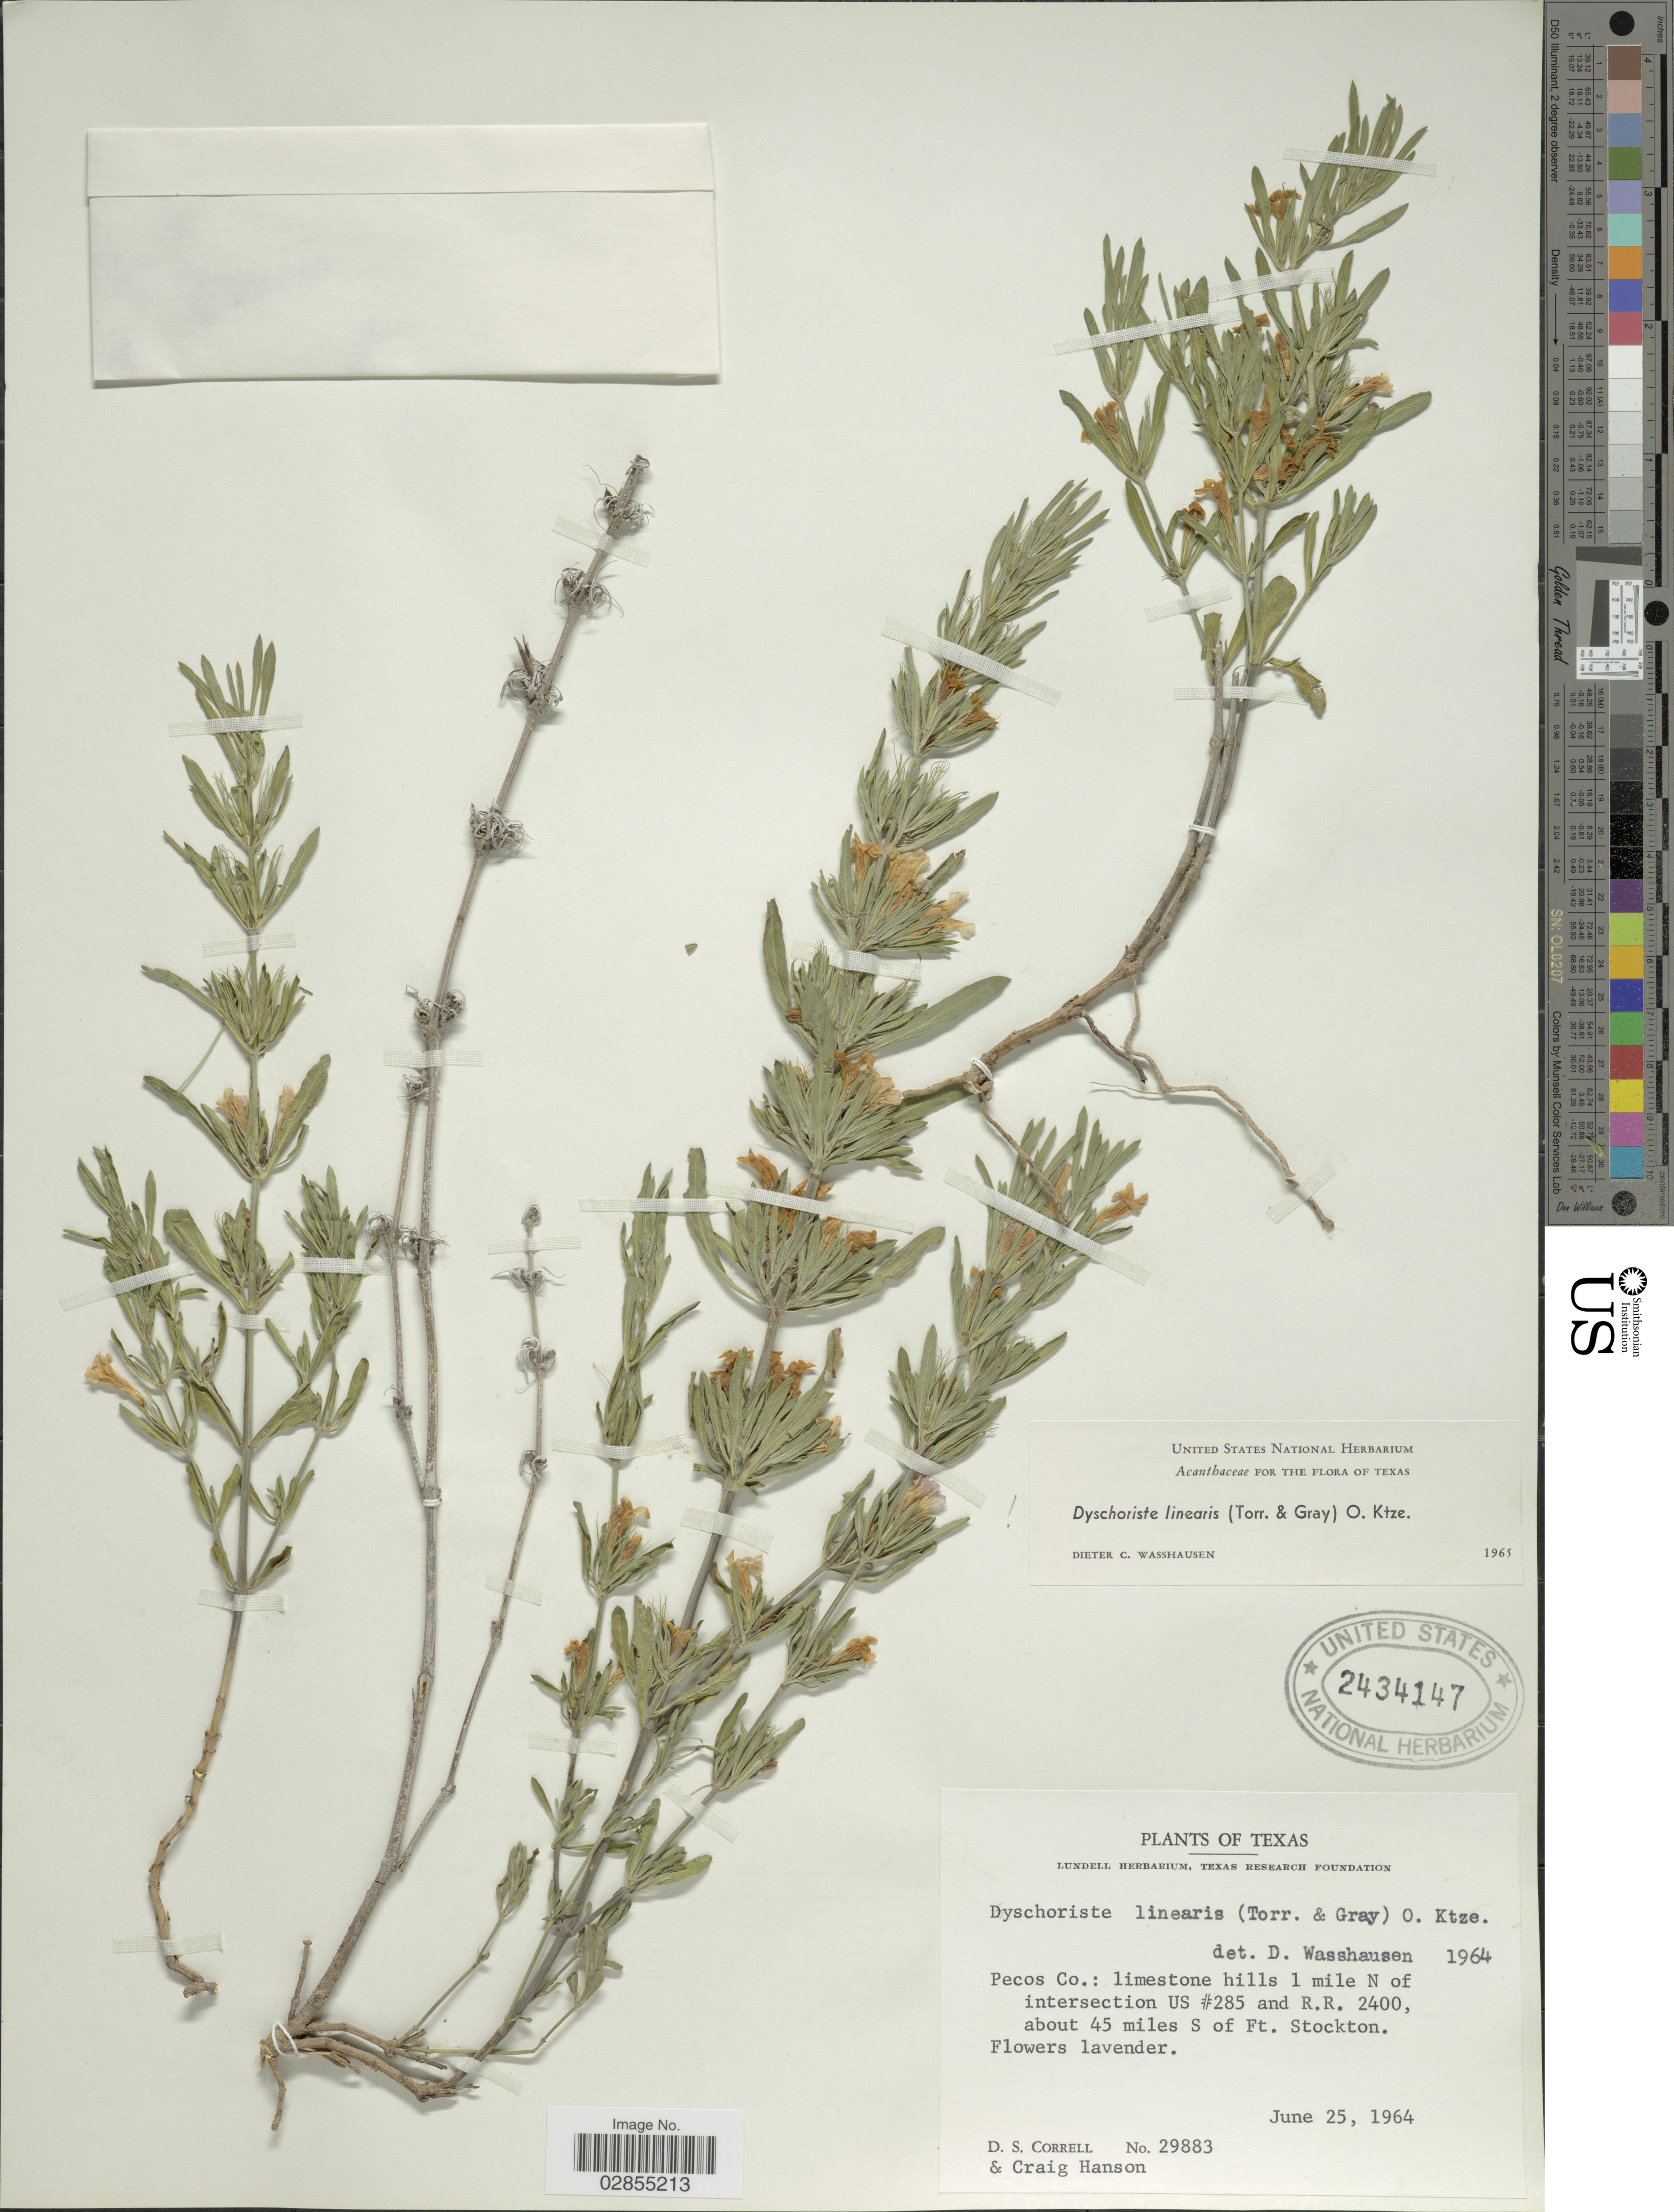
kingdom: Plantae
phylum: Tracheophyta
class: Magnoliopsida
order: Lamiales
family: Acanthaceae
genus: Dyschoriste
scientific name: Dyschoriste linearis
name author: (Torr. & A. Gray) Kuntze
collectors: D. S. Correll & C. Hanson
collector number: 29883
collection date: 1964-06-25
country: United States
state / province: Texas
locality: Pecos Co.: limestone hills 1 mile N of intersection US # 285 and R. R. 2400, about 45 miles S of Ft. Stockton.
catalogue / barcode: US 2434147